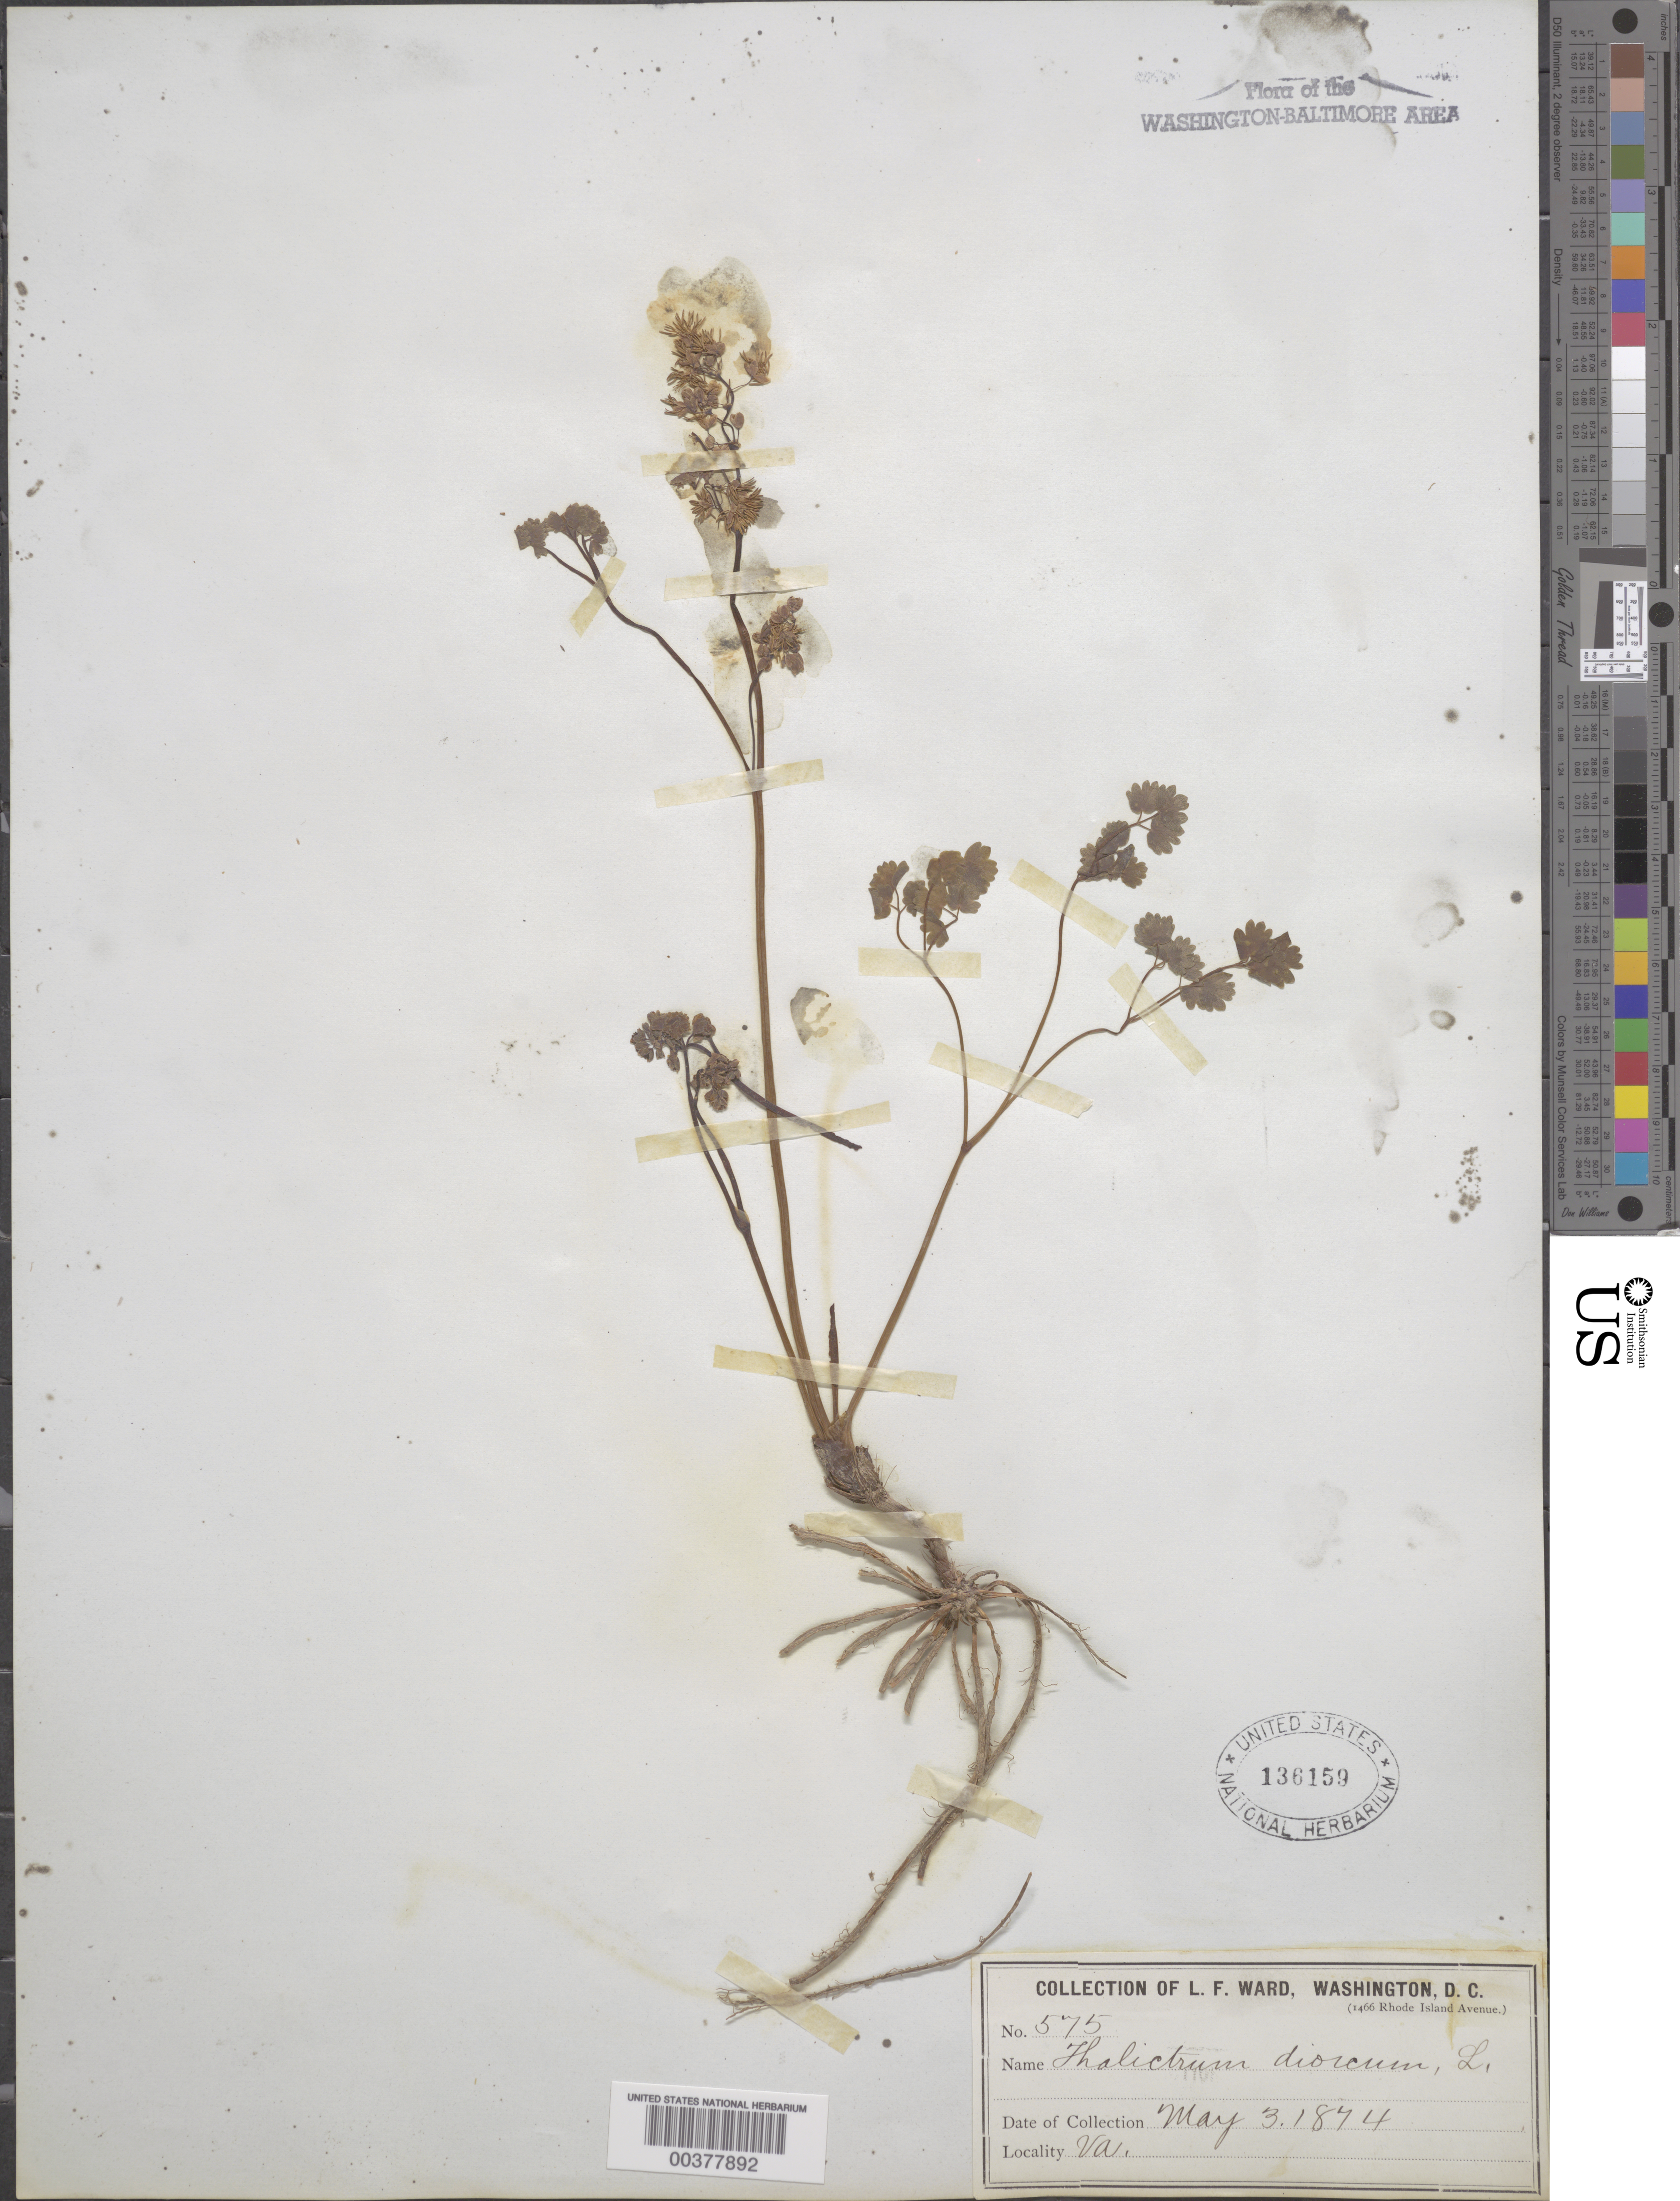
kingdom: Plantae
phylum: Tracheophyta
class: Magnoliopsida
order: Ranunculales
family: Ranunculaceae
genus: Thalictrum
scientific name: Thalictrum dioicum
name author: L.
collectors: L. F. Ward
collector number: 575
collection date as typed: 03 May 1874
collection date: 1874-05-03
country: United States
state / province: Virginia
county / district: Fairfax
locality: West Falls Church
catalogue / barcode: US 136159